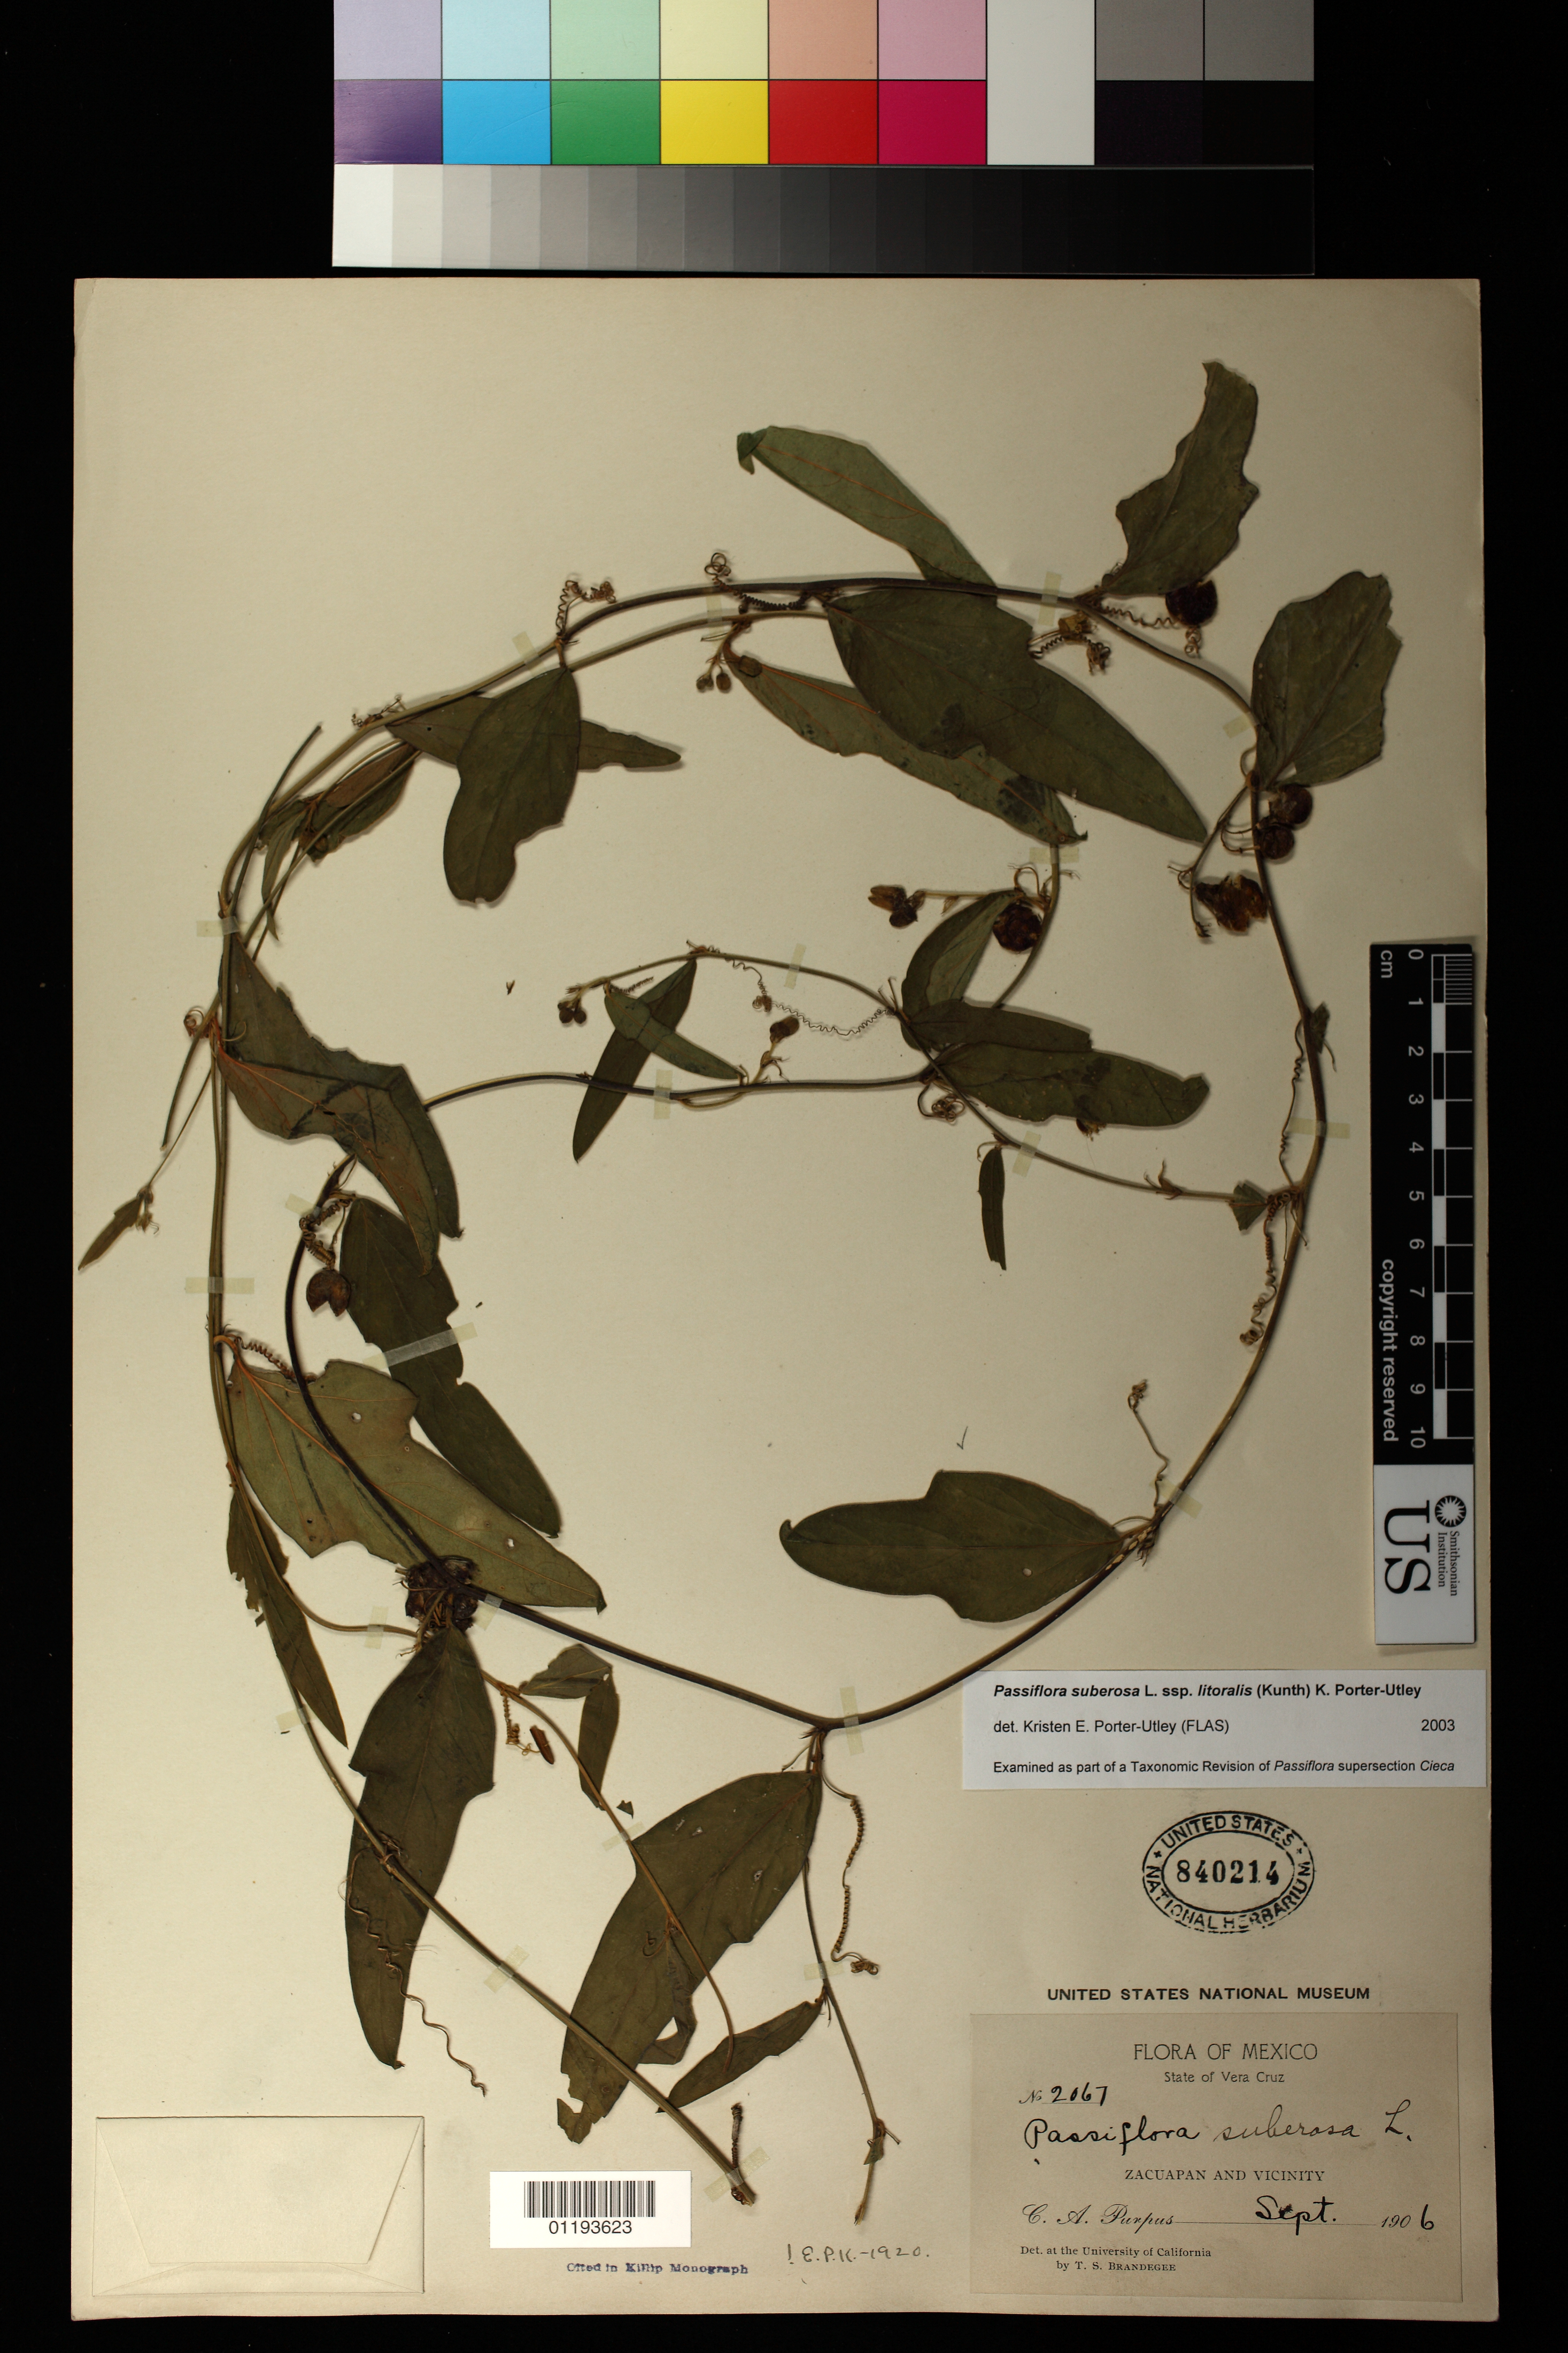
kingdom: Plantae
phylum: Tracheophyta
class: Magnoliopsida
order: Malpighiales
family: Passifloraceae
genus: Passiflora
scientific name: Passiflora suberosa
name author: L.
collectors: C. A. Purpus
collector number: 2067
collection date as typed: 1906-09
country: Mexico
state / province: México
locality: Zacuapan and vicinity, State of Vera Cruz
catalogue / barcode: US 840214